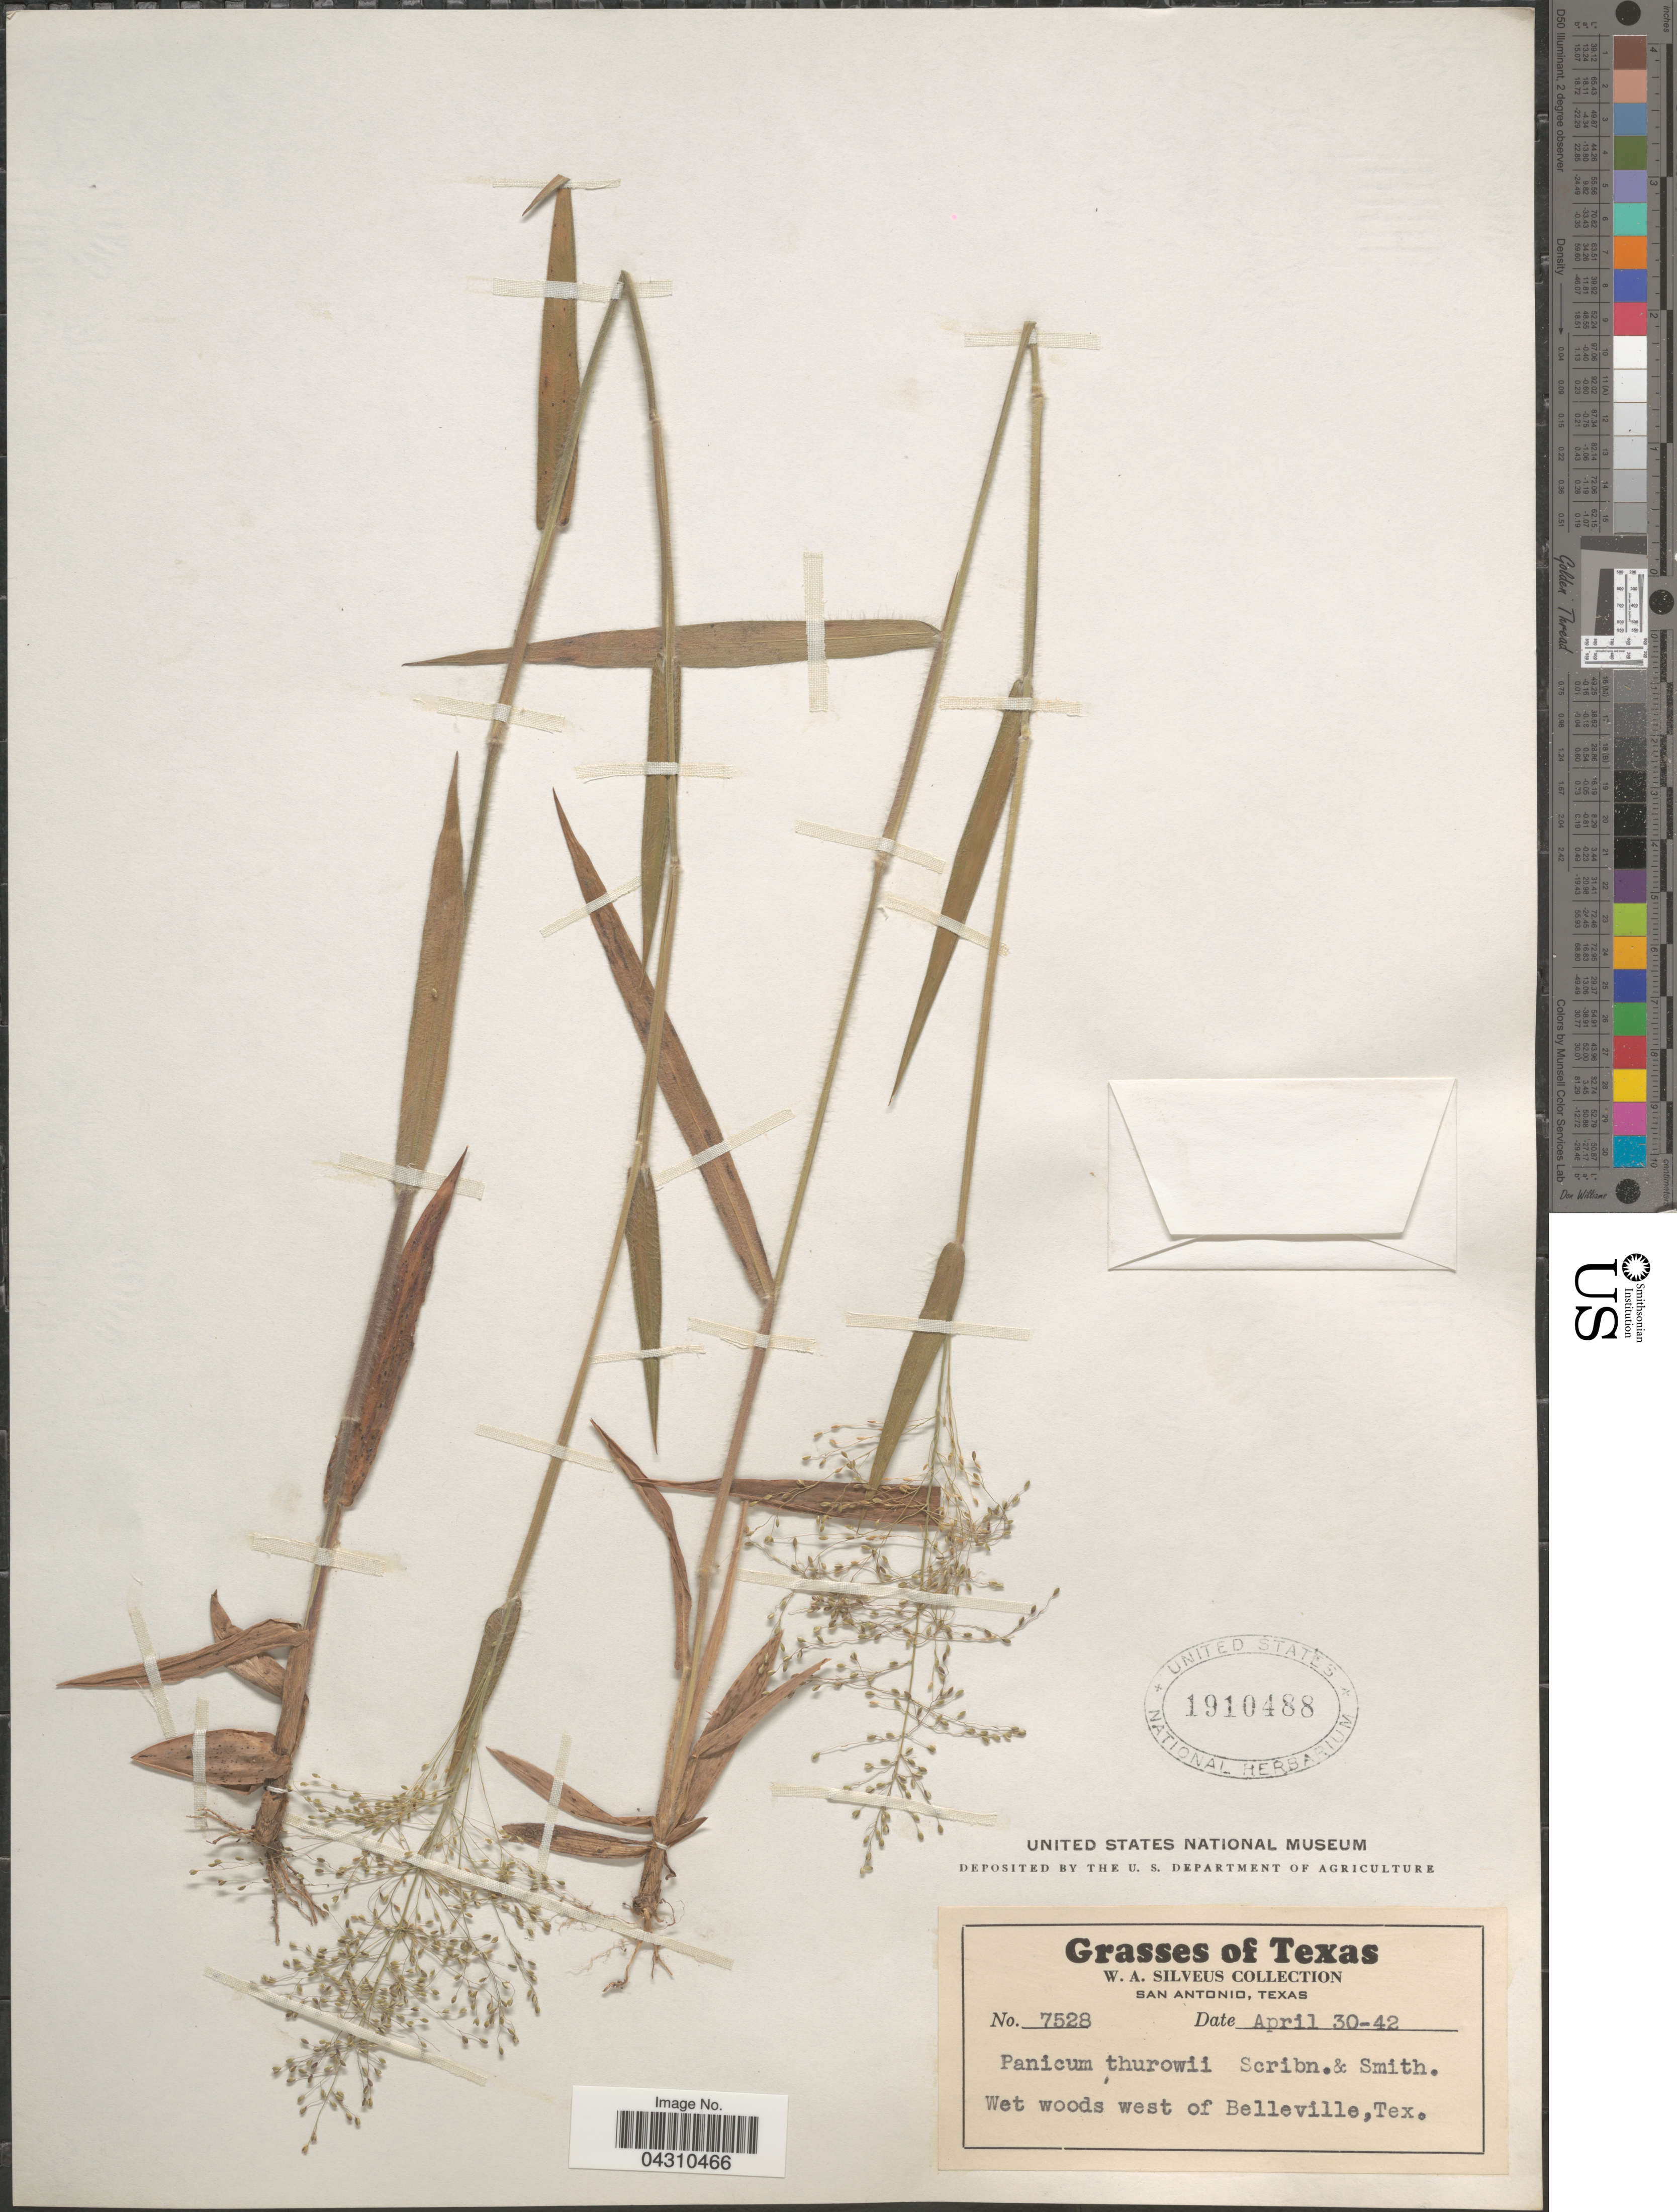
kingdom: Plantae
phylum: Tracheophyta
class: Liliopsida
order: Poales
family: Poaceae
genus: Dichanthelium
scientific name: Dichanthelium acuminatum var. acuminatum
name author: (Sw.) Gould & C.A. Clark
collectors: W. Silveus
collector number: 7528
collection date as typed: Transcribed d/m/y: 30/4/42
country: United States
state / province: Texas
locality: Wet woods west of Belleville.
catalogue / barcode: US 1910488